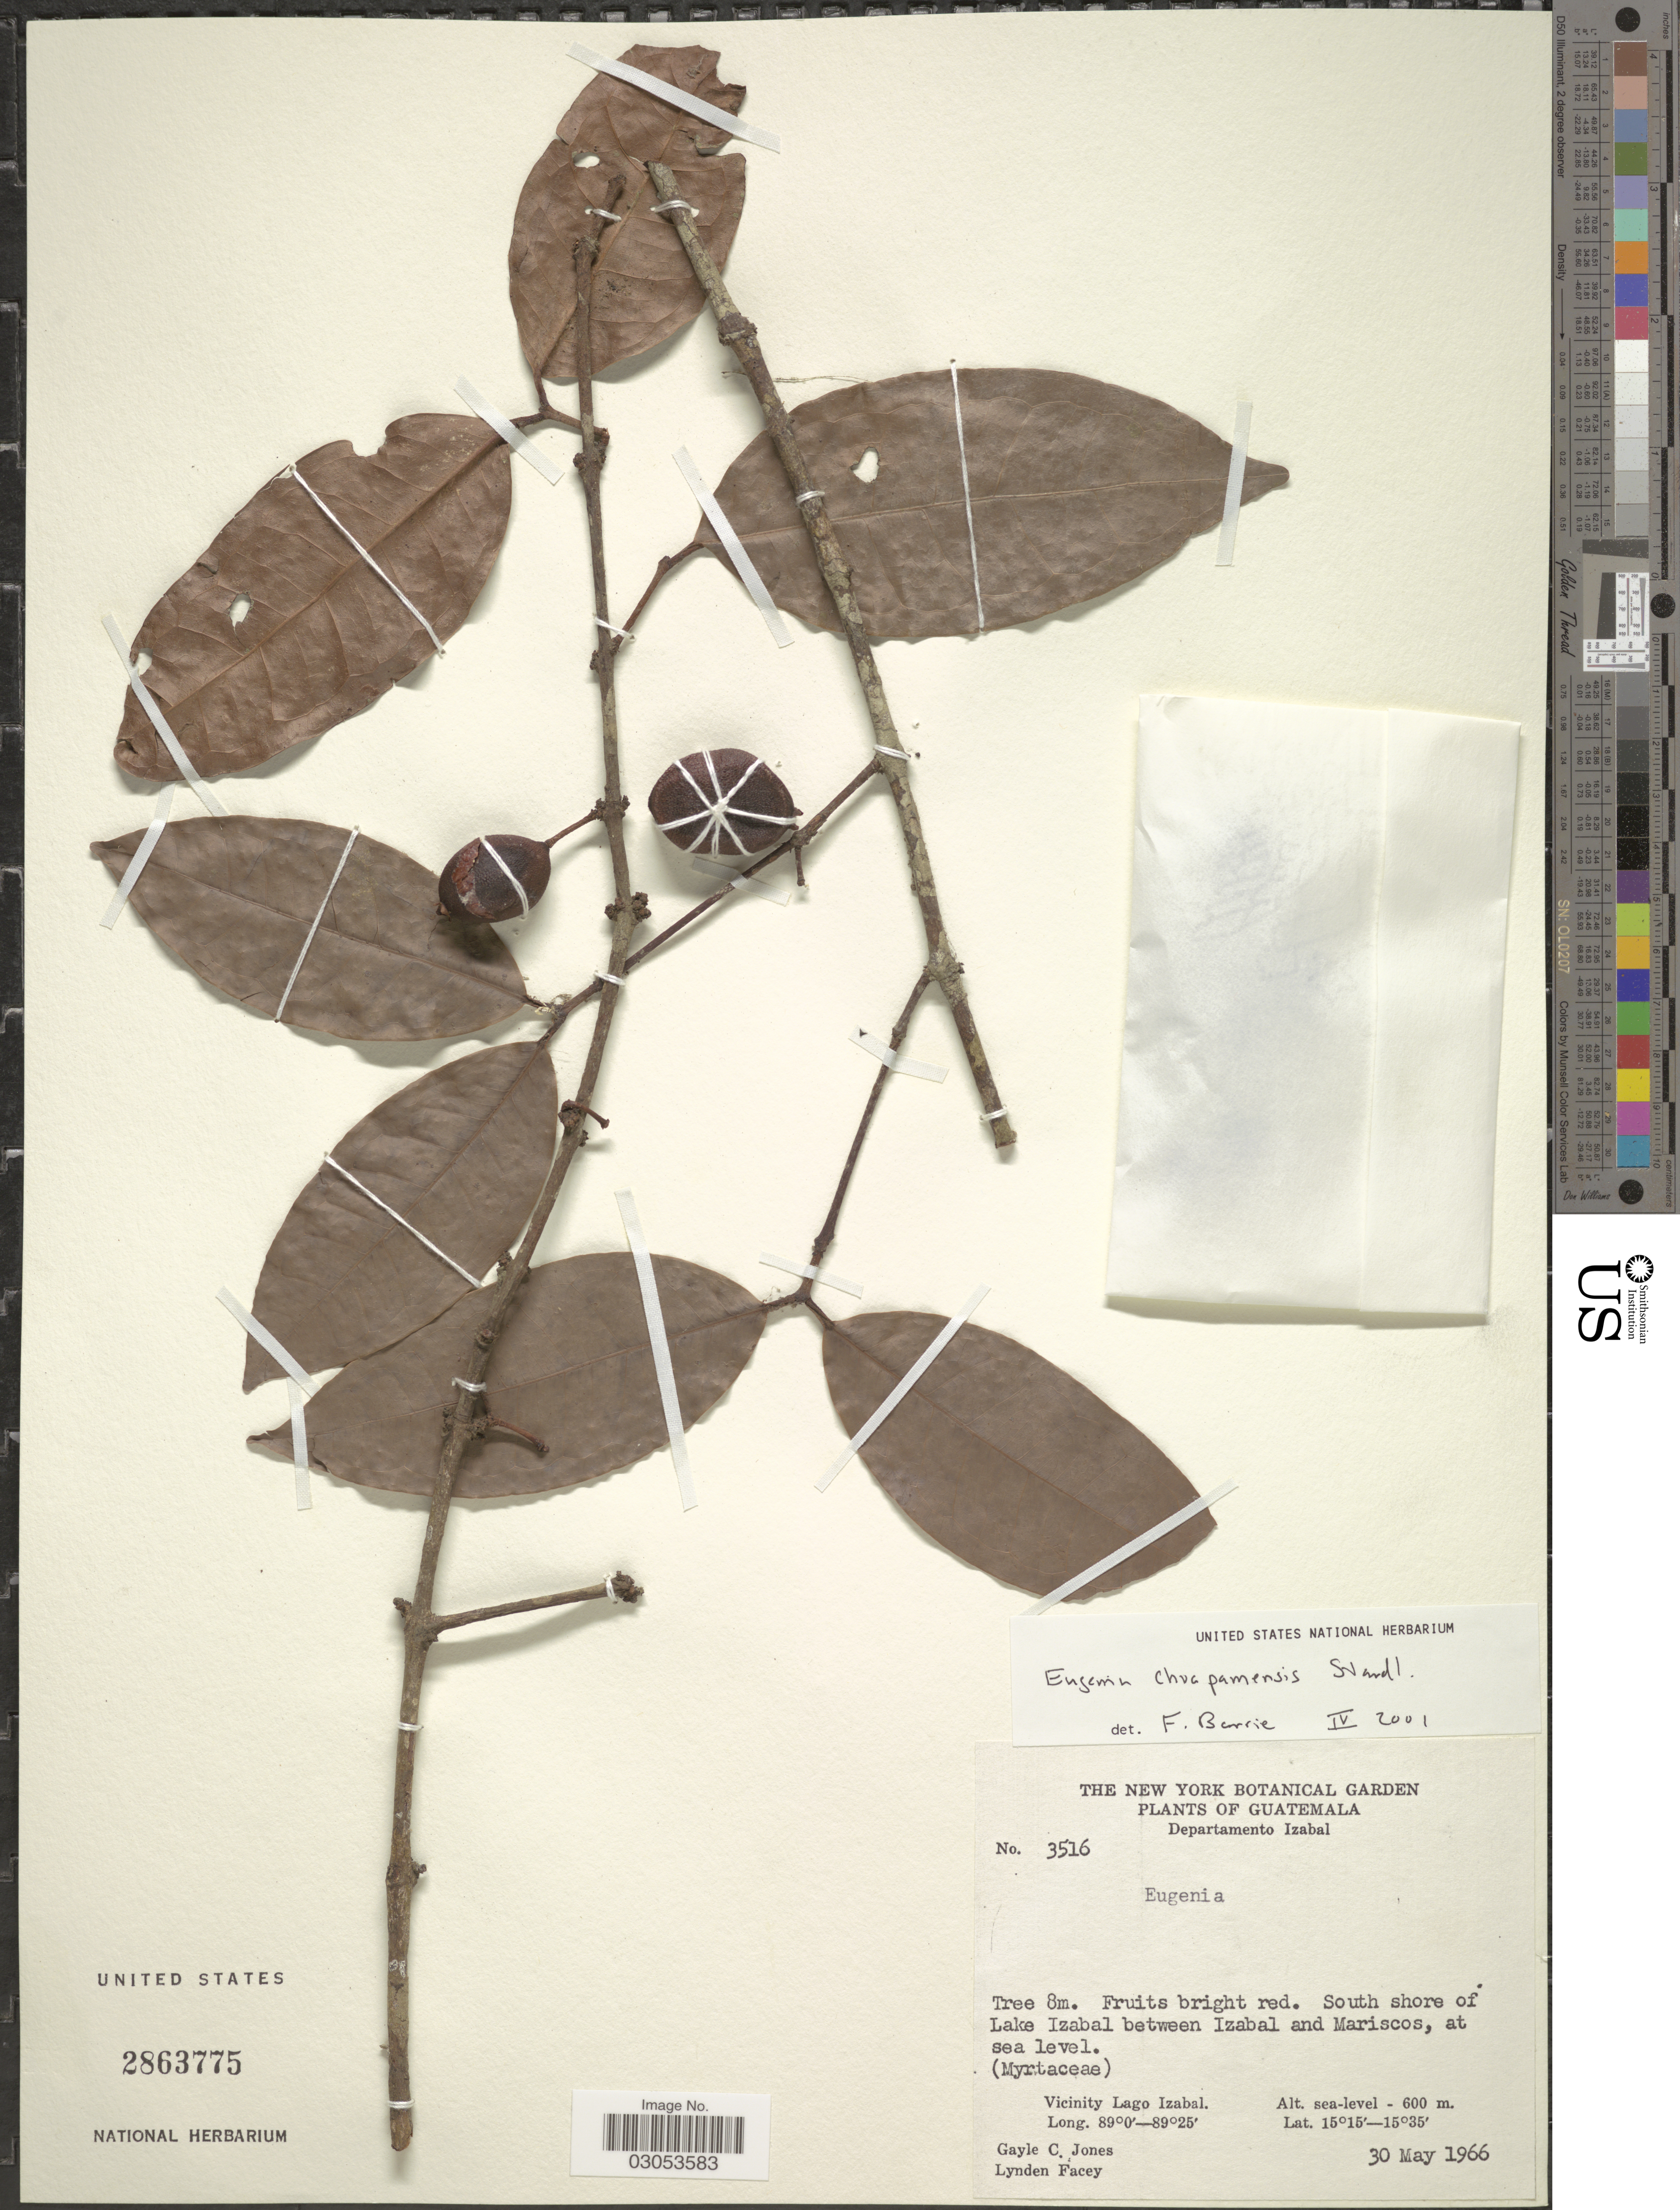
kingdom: Plantae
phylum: Tracheophyta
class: Magnoliopsida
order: Myrtales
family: Myrtaceae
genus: Eugenia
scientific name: Eugenia choapamensis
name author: Standl.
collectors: G. C. Jones & L. Facey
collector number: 3516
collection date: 1966-05-30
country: Guatemala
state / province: Izabal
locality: Departamento Izabal. South shore of Lake Izabal between Izabal and Mariscos. Vicinity Lago Izabal.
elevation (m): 0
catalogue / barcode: US 2863775